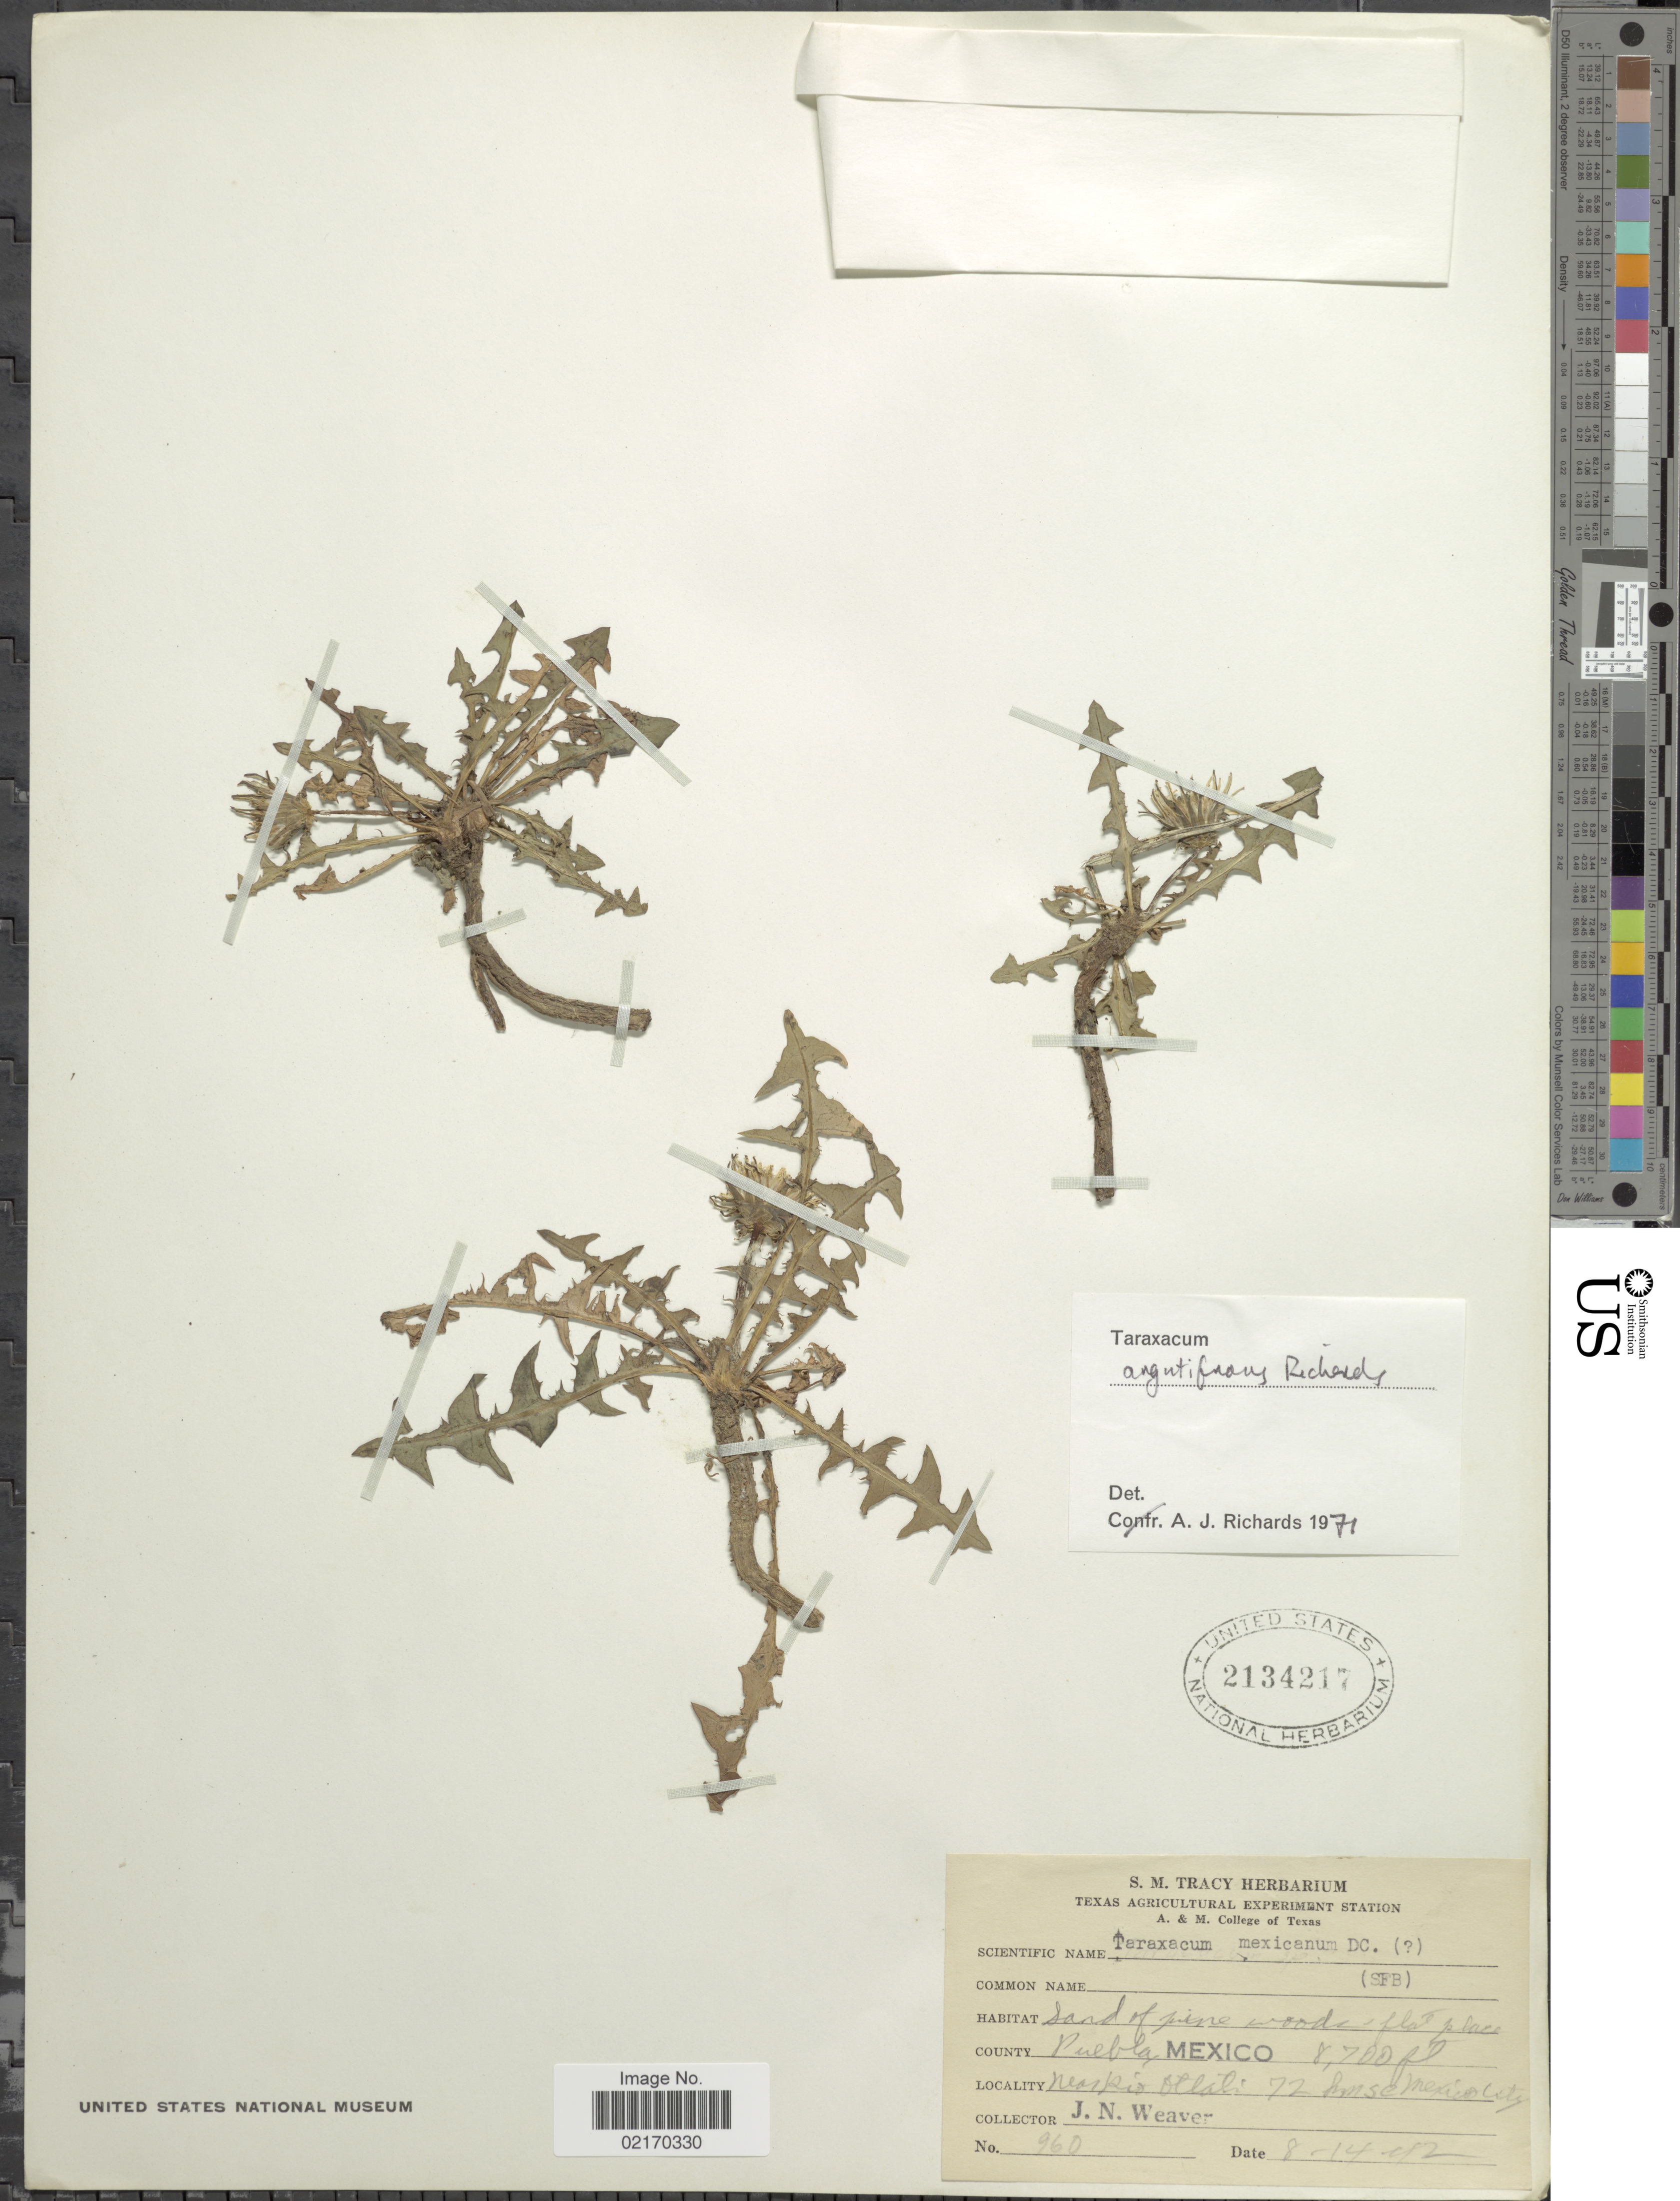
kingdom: Plantae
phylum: Tracheophyta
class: Magnoliopsida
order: Asterales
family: Asteraceae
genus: Taraxacum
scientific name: Taraxacum argutifrons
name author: A.J. Richards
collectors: J. N. Weaver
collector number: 960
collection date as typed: Transcribed d/m/y: 14/8/92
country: Mexico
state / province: Puebla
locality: Near Rio Otlati 72 km SE Mexico City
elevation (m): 2652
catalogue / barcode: US 2134217